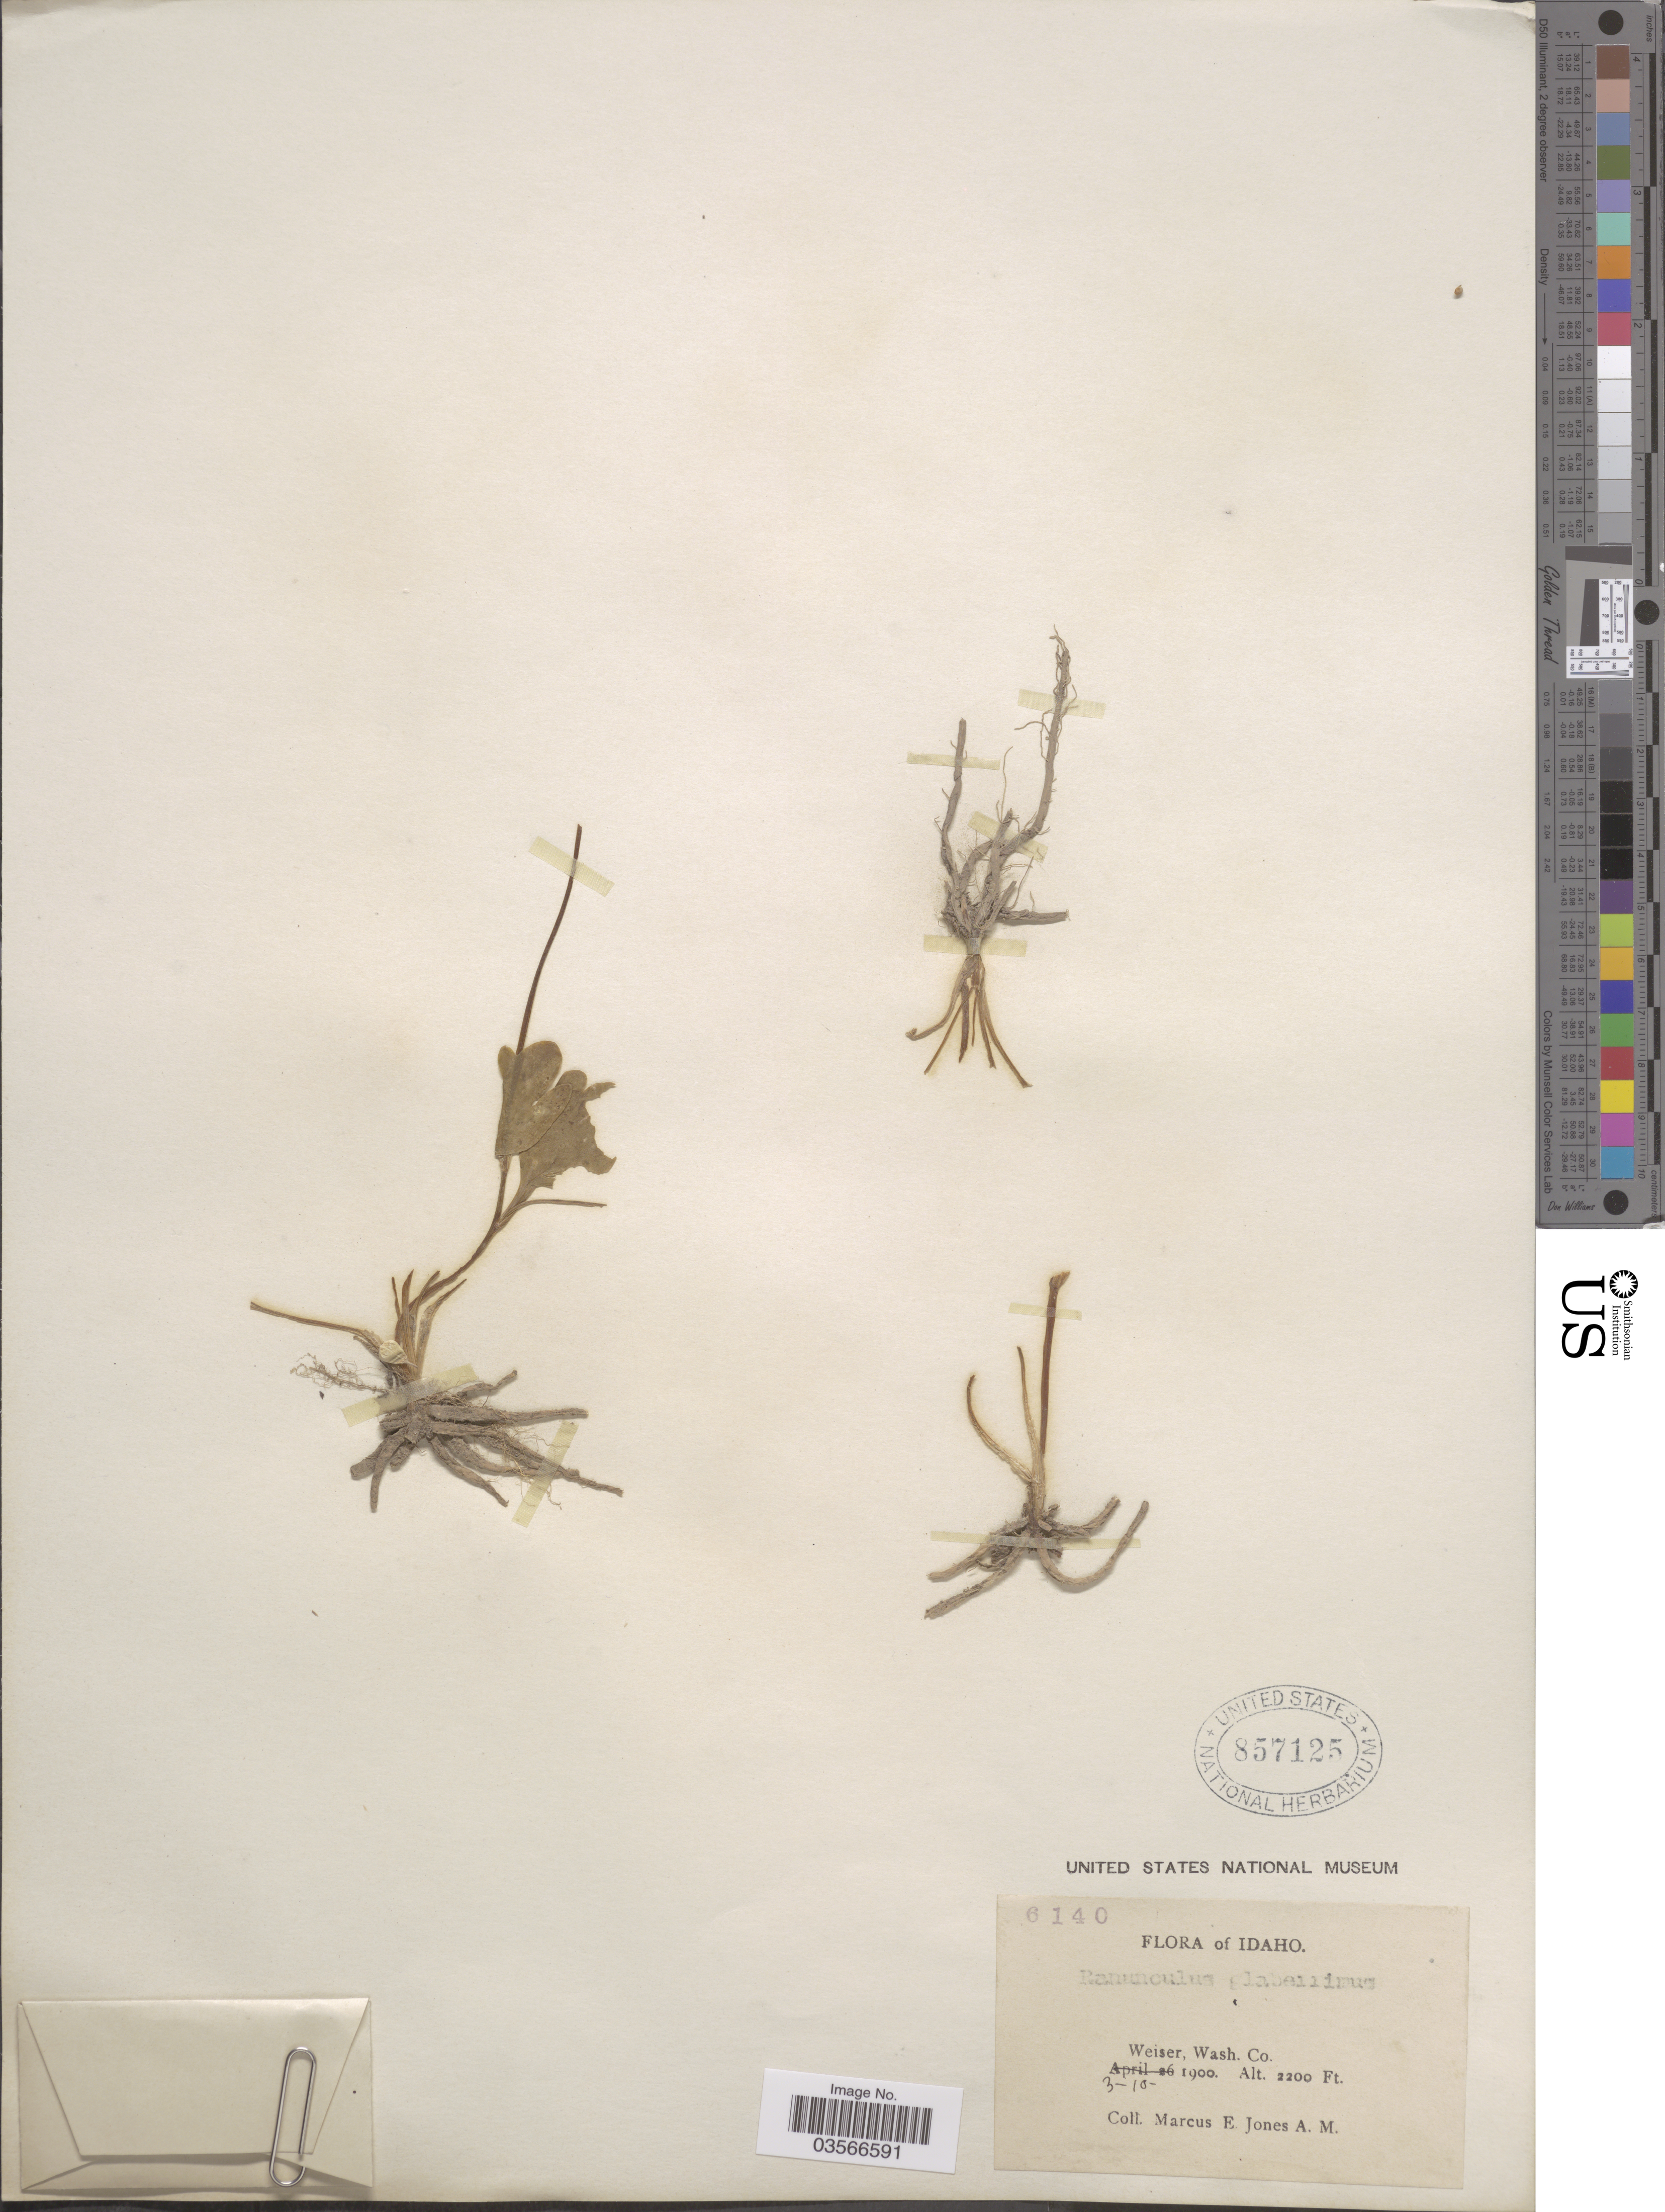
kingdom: Plantae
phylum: Tracheophyta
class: Magnoliopsida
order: Ranunculales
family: Ranunculaceae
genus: Ranunculus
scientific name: Ranunculus glaberrimus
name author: Hook.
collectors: M. E. Jones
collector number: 6140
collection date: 1900-03-10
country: United States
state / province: Idaho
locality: Weiser, Wash. Co.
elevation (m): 671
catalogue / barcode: US 857125